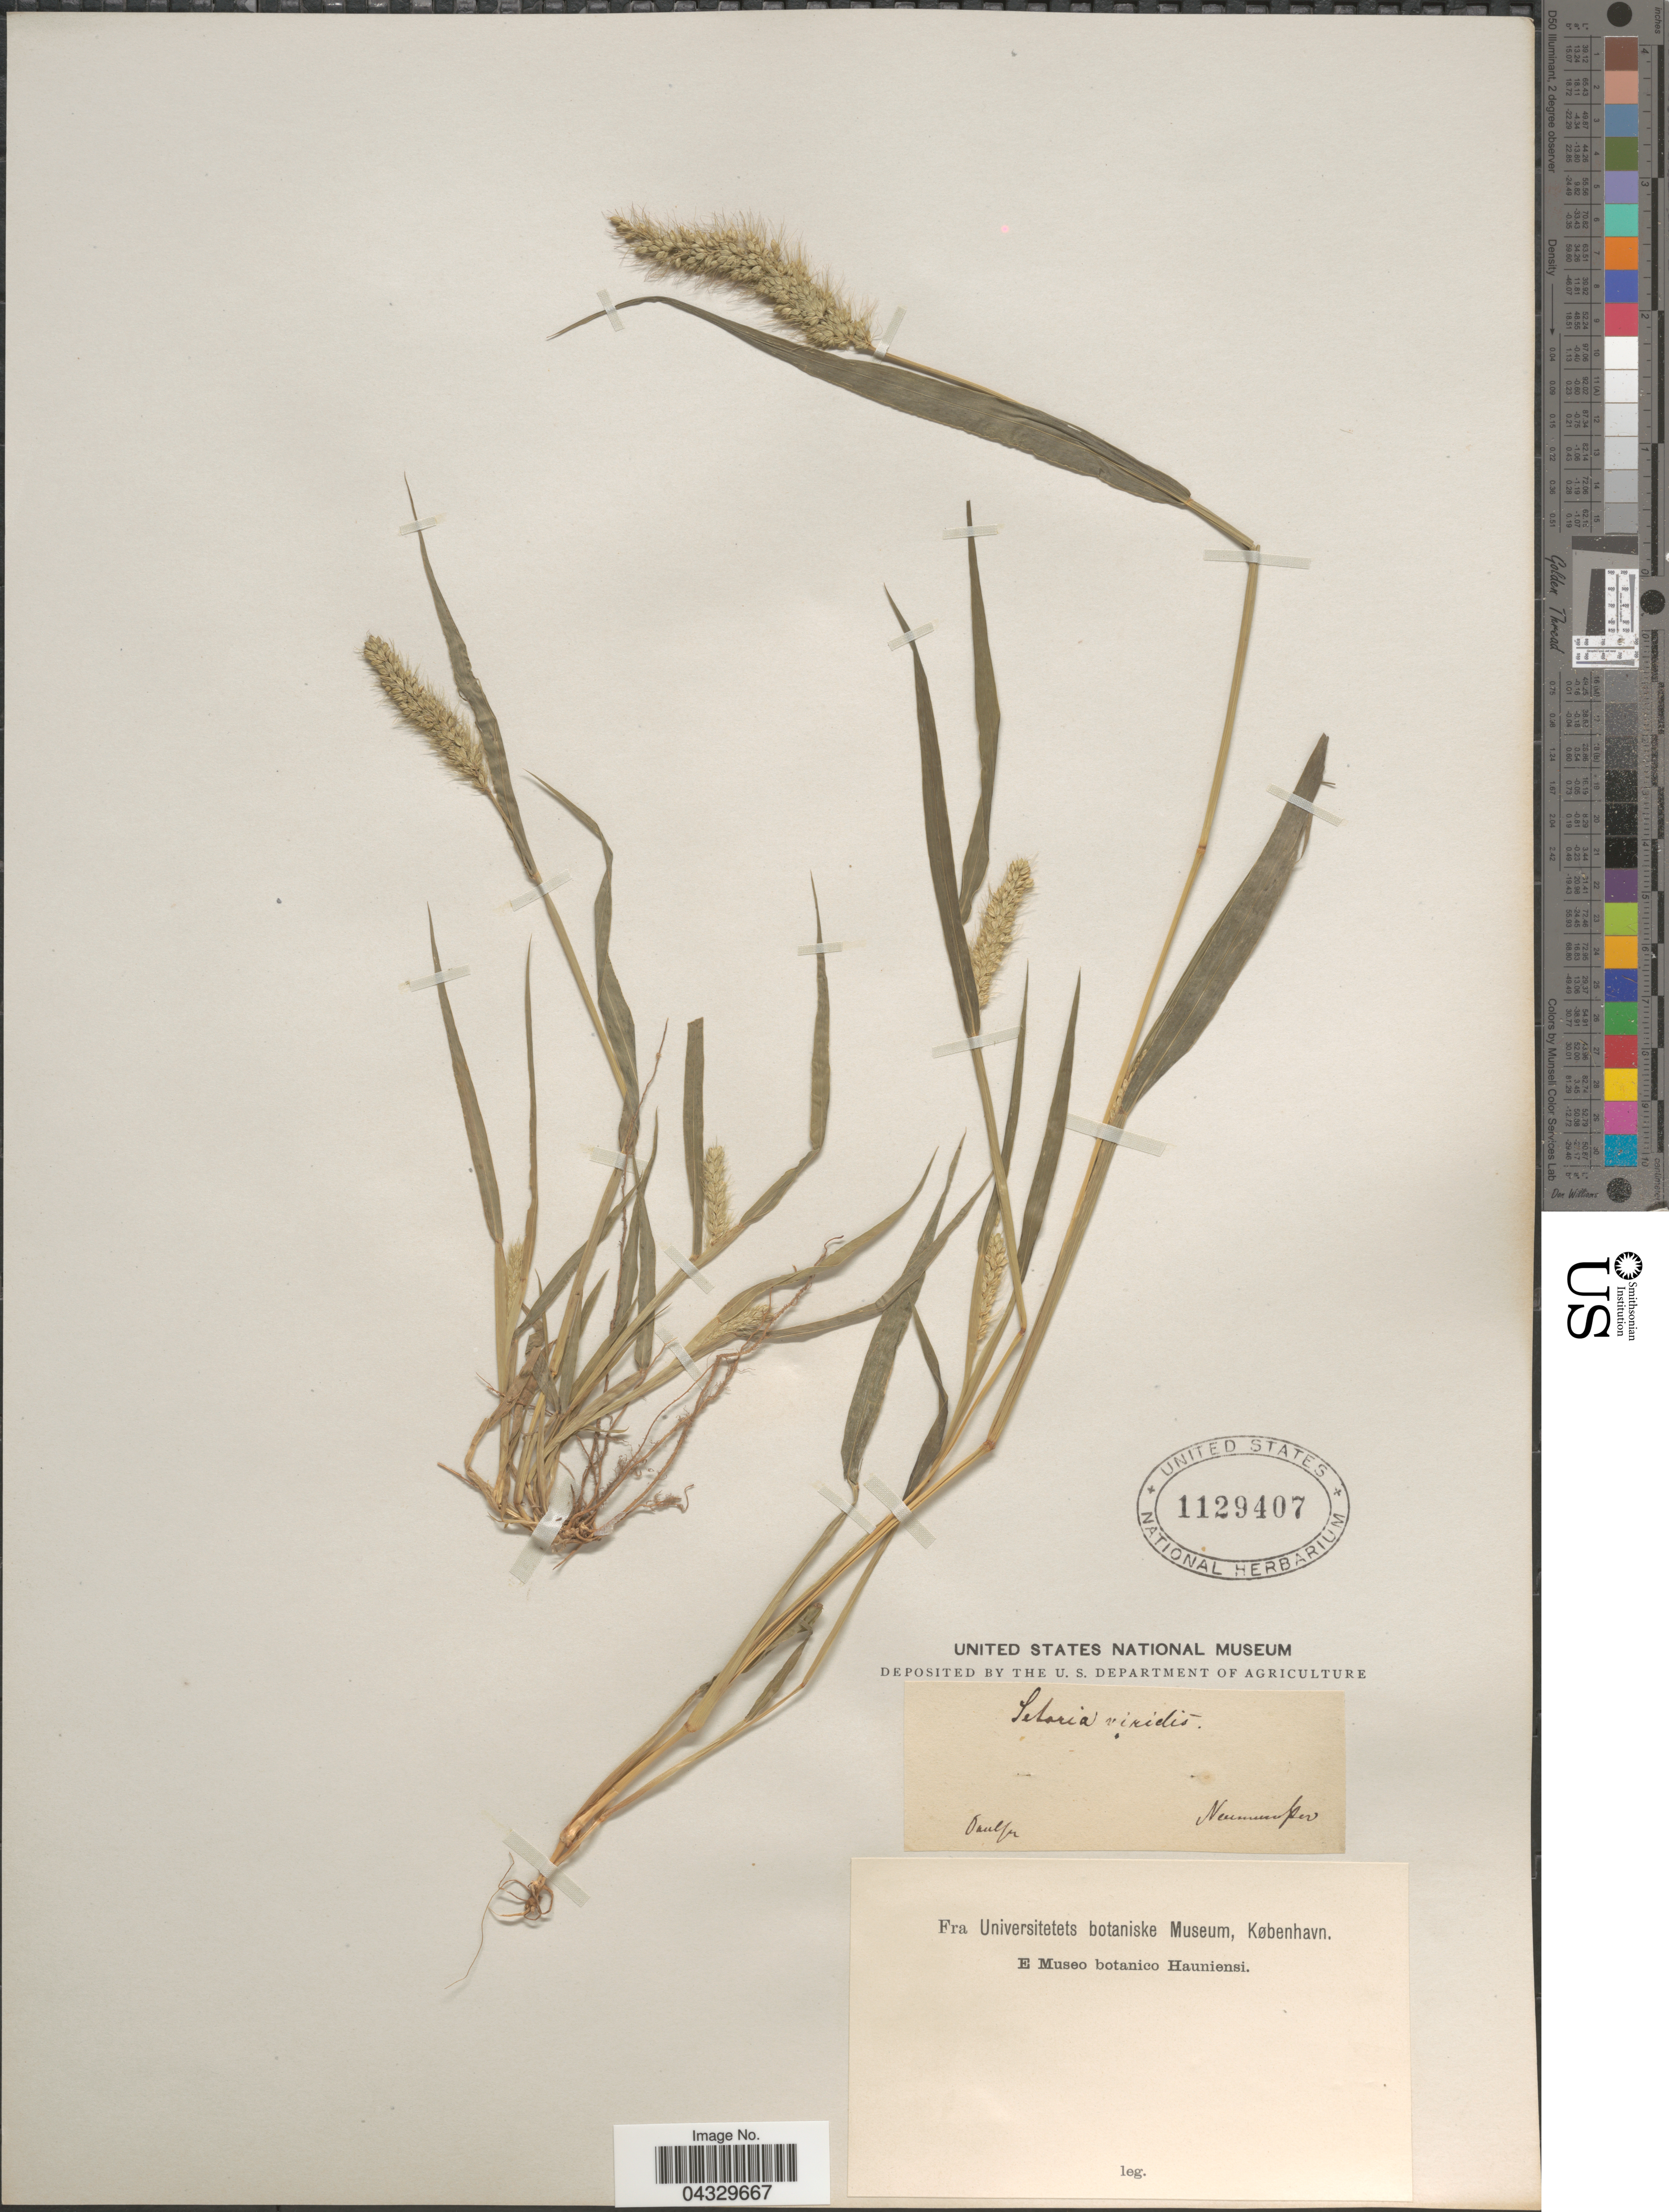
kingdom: Plantae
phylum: Tracheophyta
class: Liliopsida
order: Poales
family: Poaceae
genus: Setaria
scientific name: Setaria viridis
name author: (L.) P. Beauv.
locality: Paulfu [interpreted].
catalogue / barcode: US 1129407